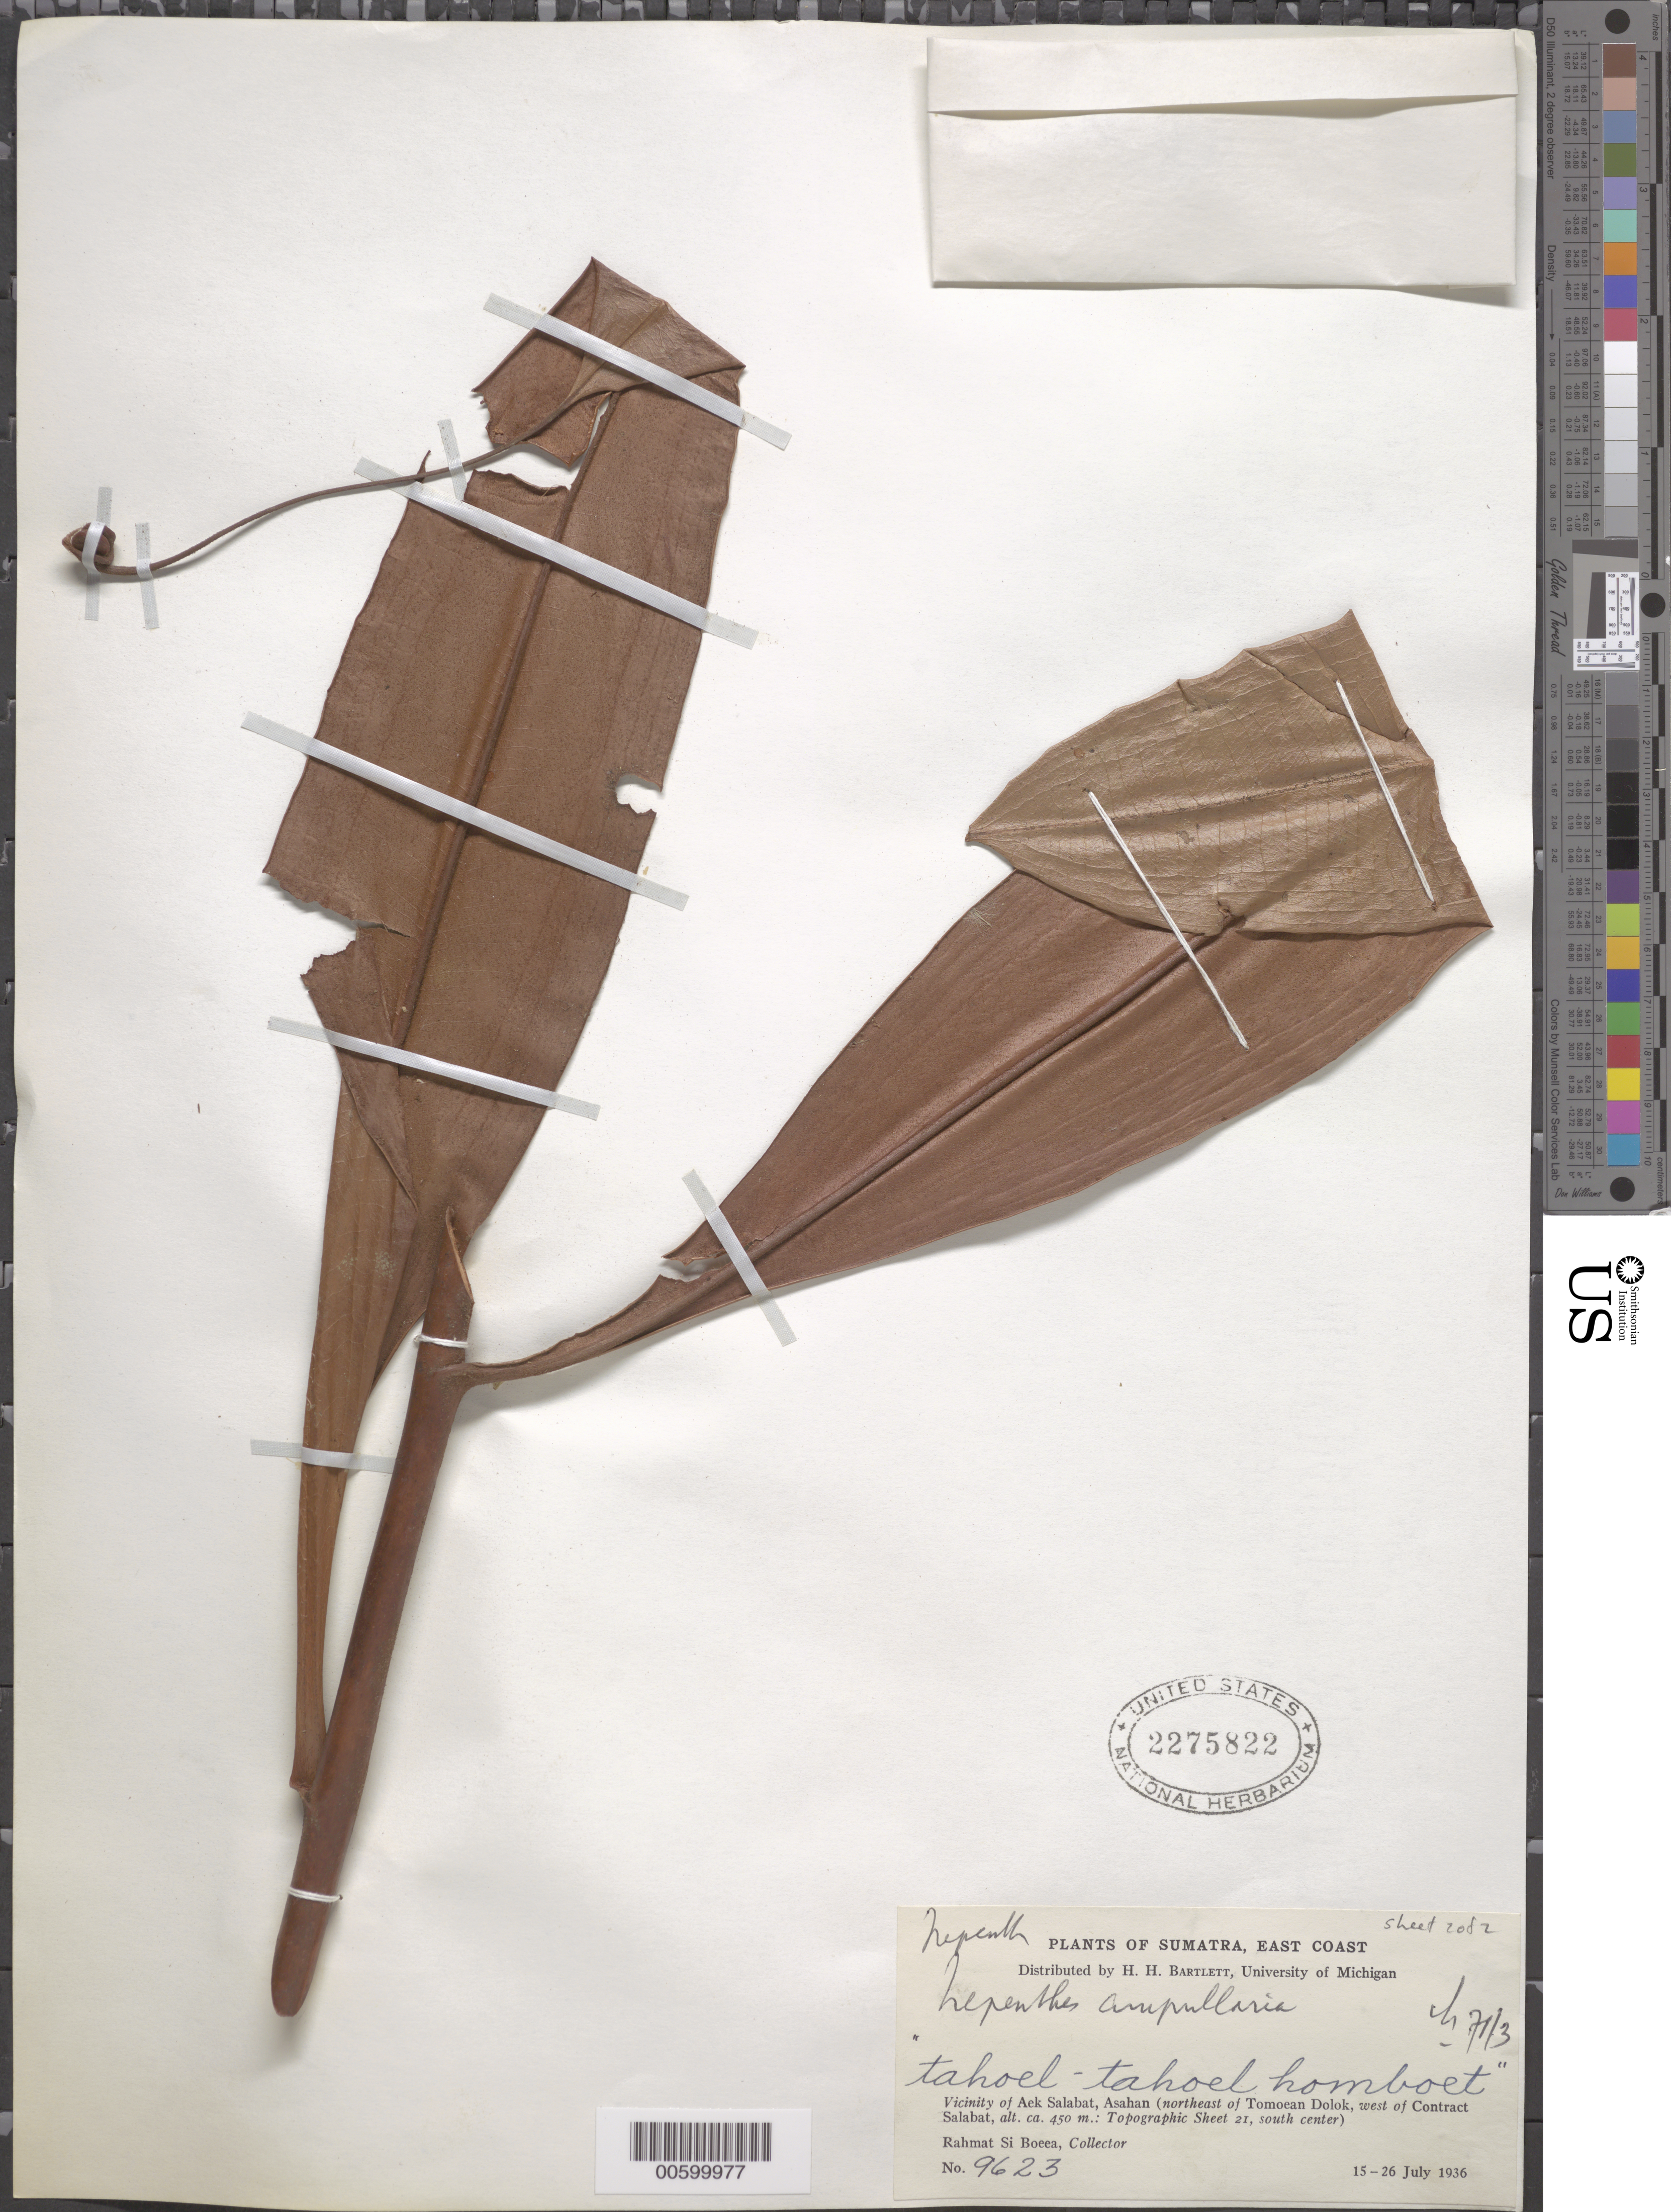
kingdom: Plantae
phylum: Tracheophyta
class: Magnoliopsida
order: Caryophyllales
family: Nepenthaceae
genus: Nepenthes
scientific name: Nepenthes ampullaria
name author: Jack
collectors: Rahmat Si Boeea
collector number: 9623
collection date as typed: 15 Jul 1936 to 26 Jul 1936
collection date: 1936-07-15/1936-07-26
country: Sri Lanka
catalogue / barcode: US 2275822